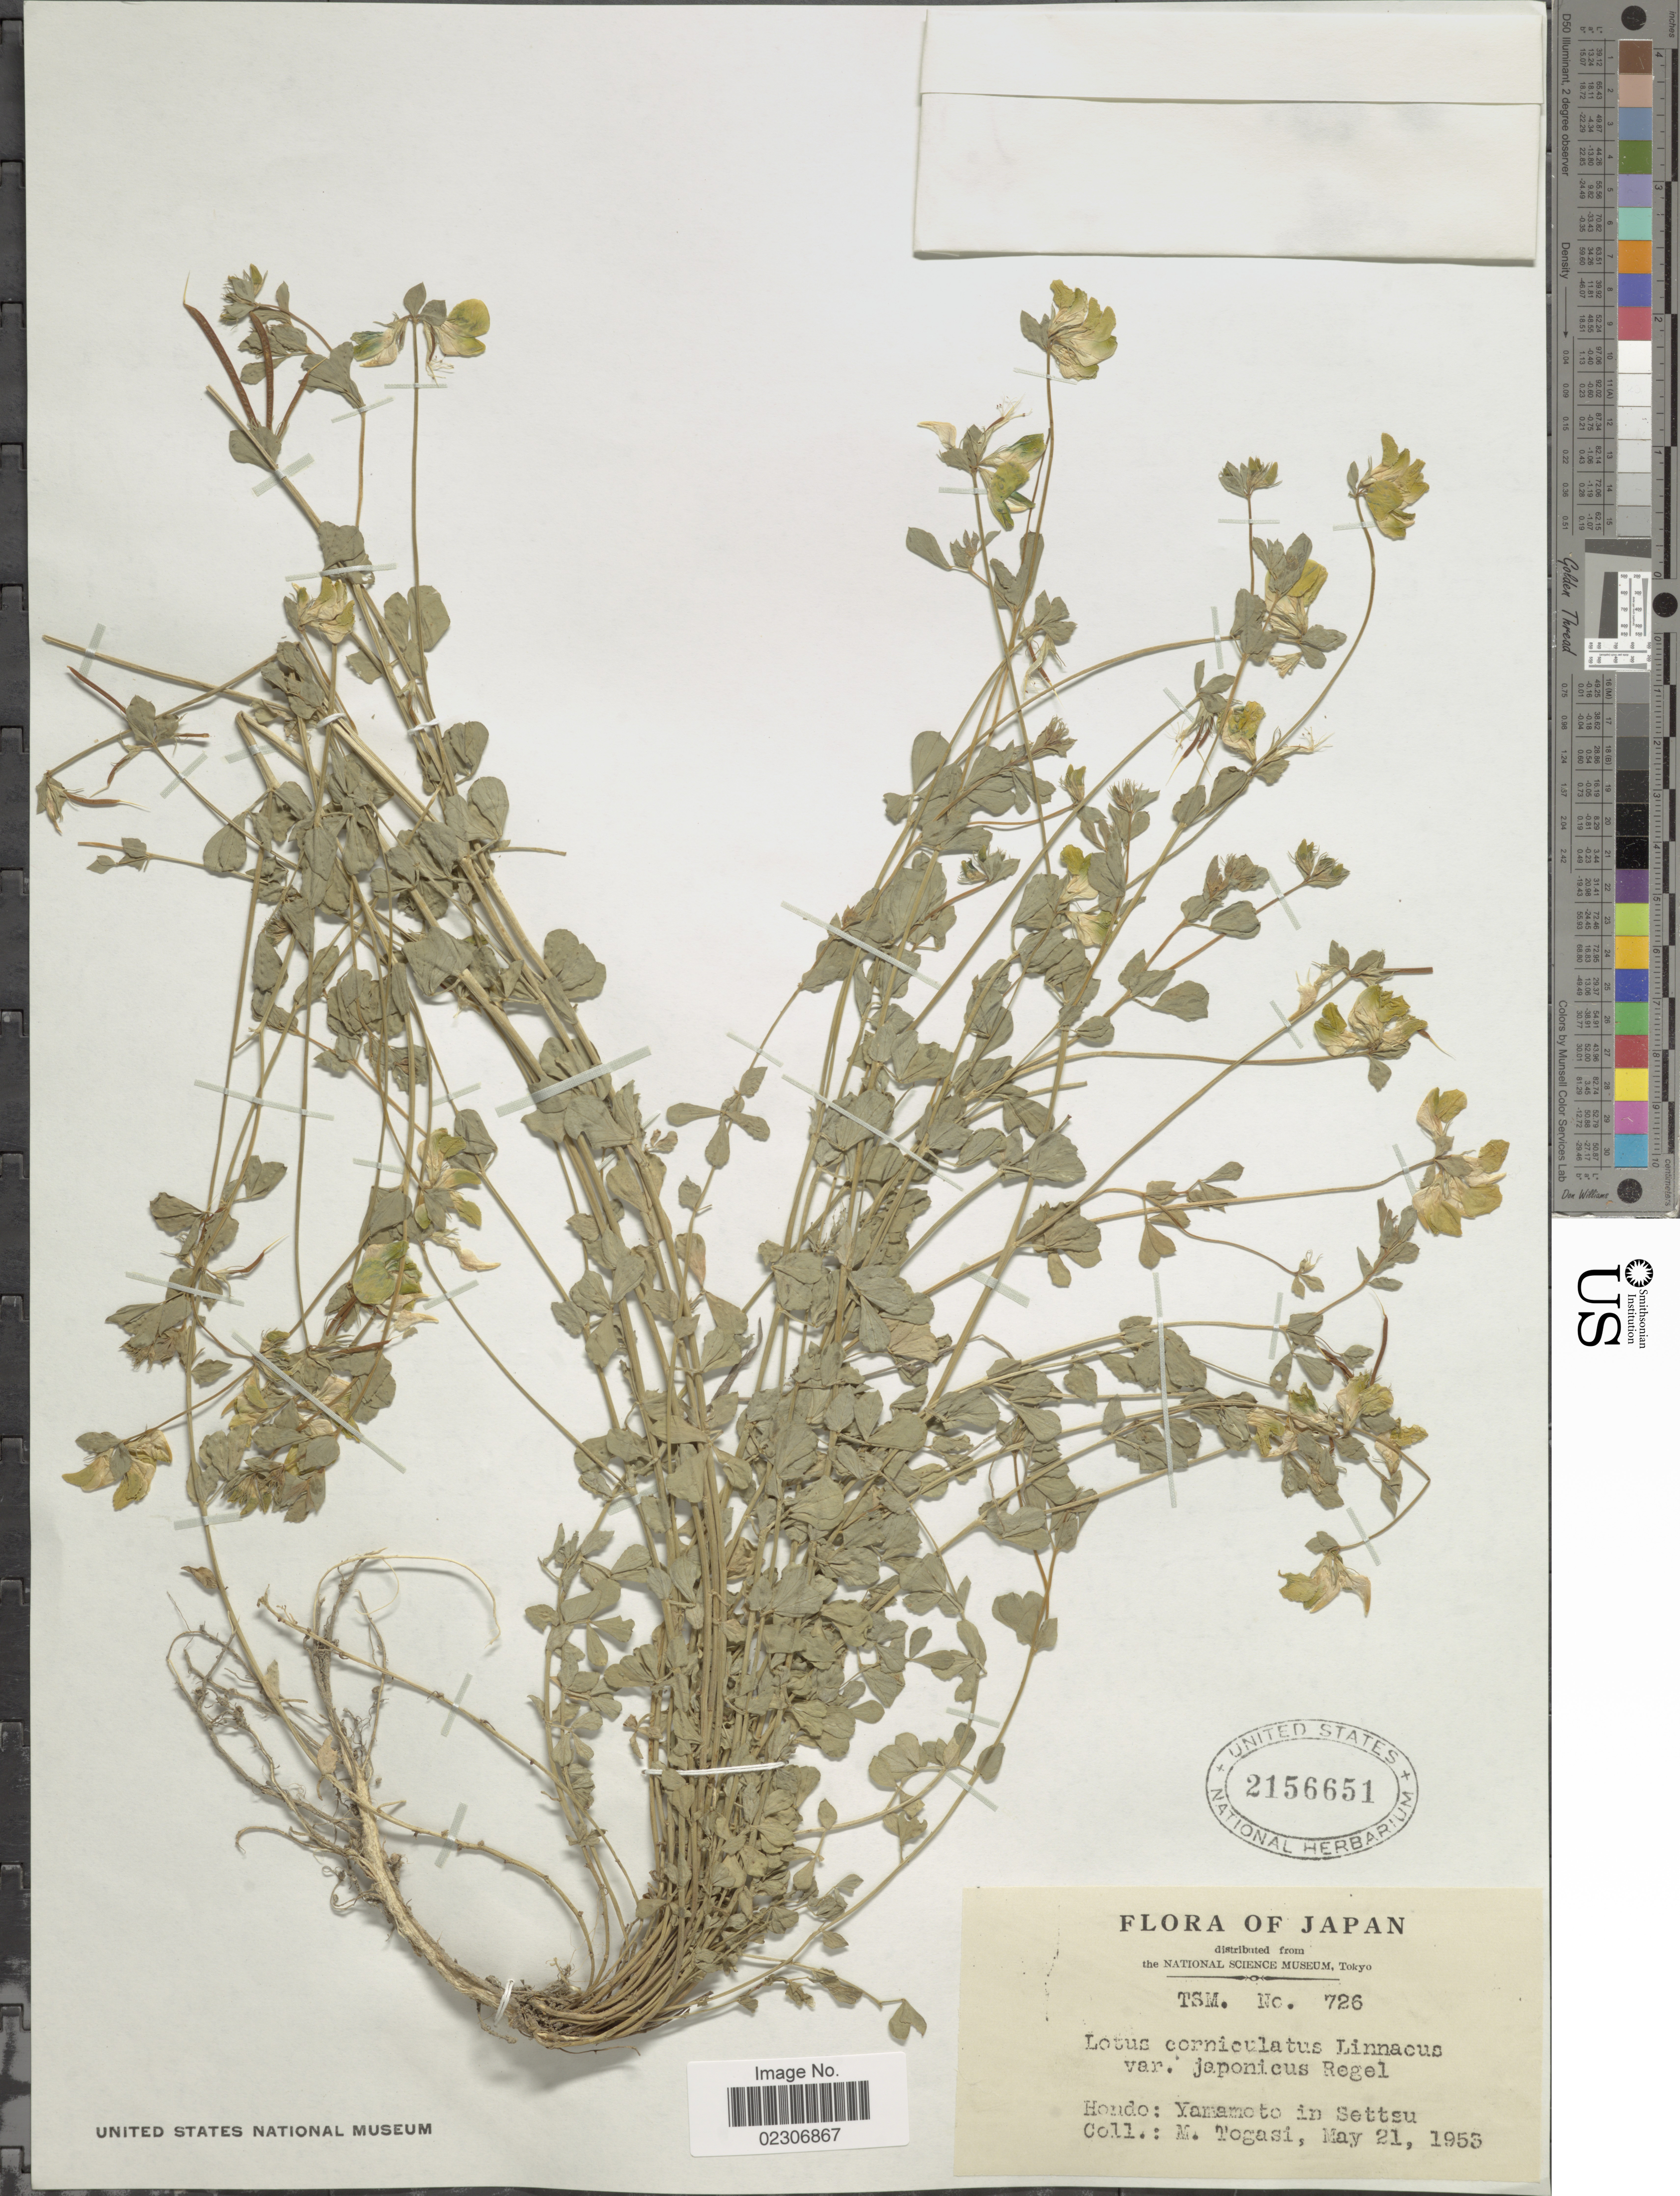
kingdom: Plantae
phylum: Tracheophyta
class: Magnoliopsida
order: Fabales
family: Fabaceae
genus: Lotus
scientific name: Lotus corniculatus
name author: L.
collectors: M. Togasi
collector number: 726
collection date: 1953-05-21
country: Japan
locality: Houdo: Yamamoto in Settsu.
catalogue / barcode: US 2156651